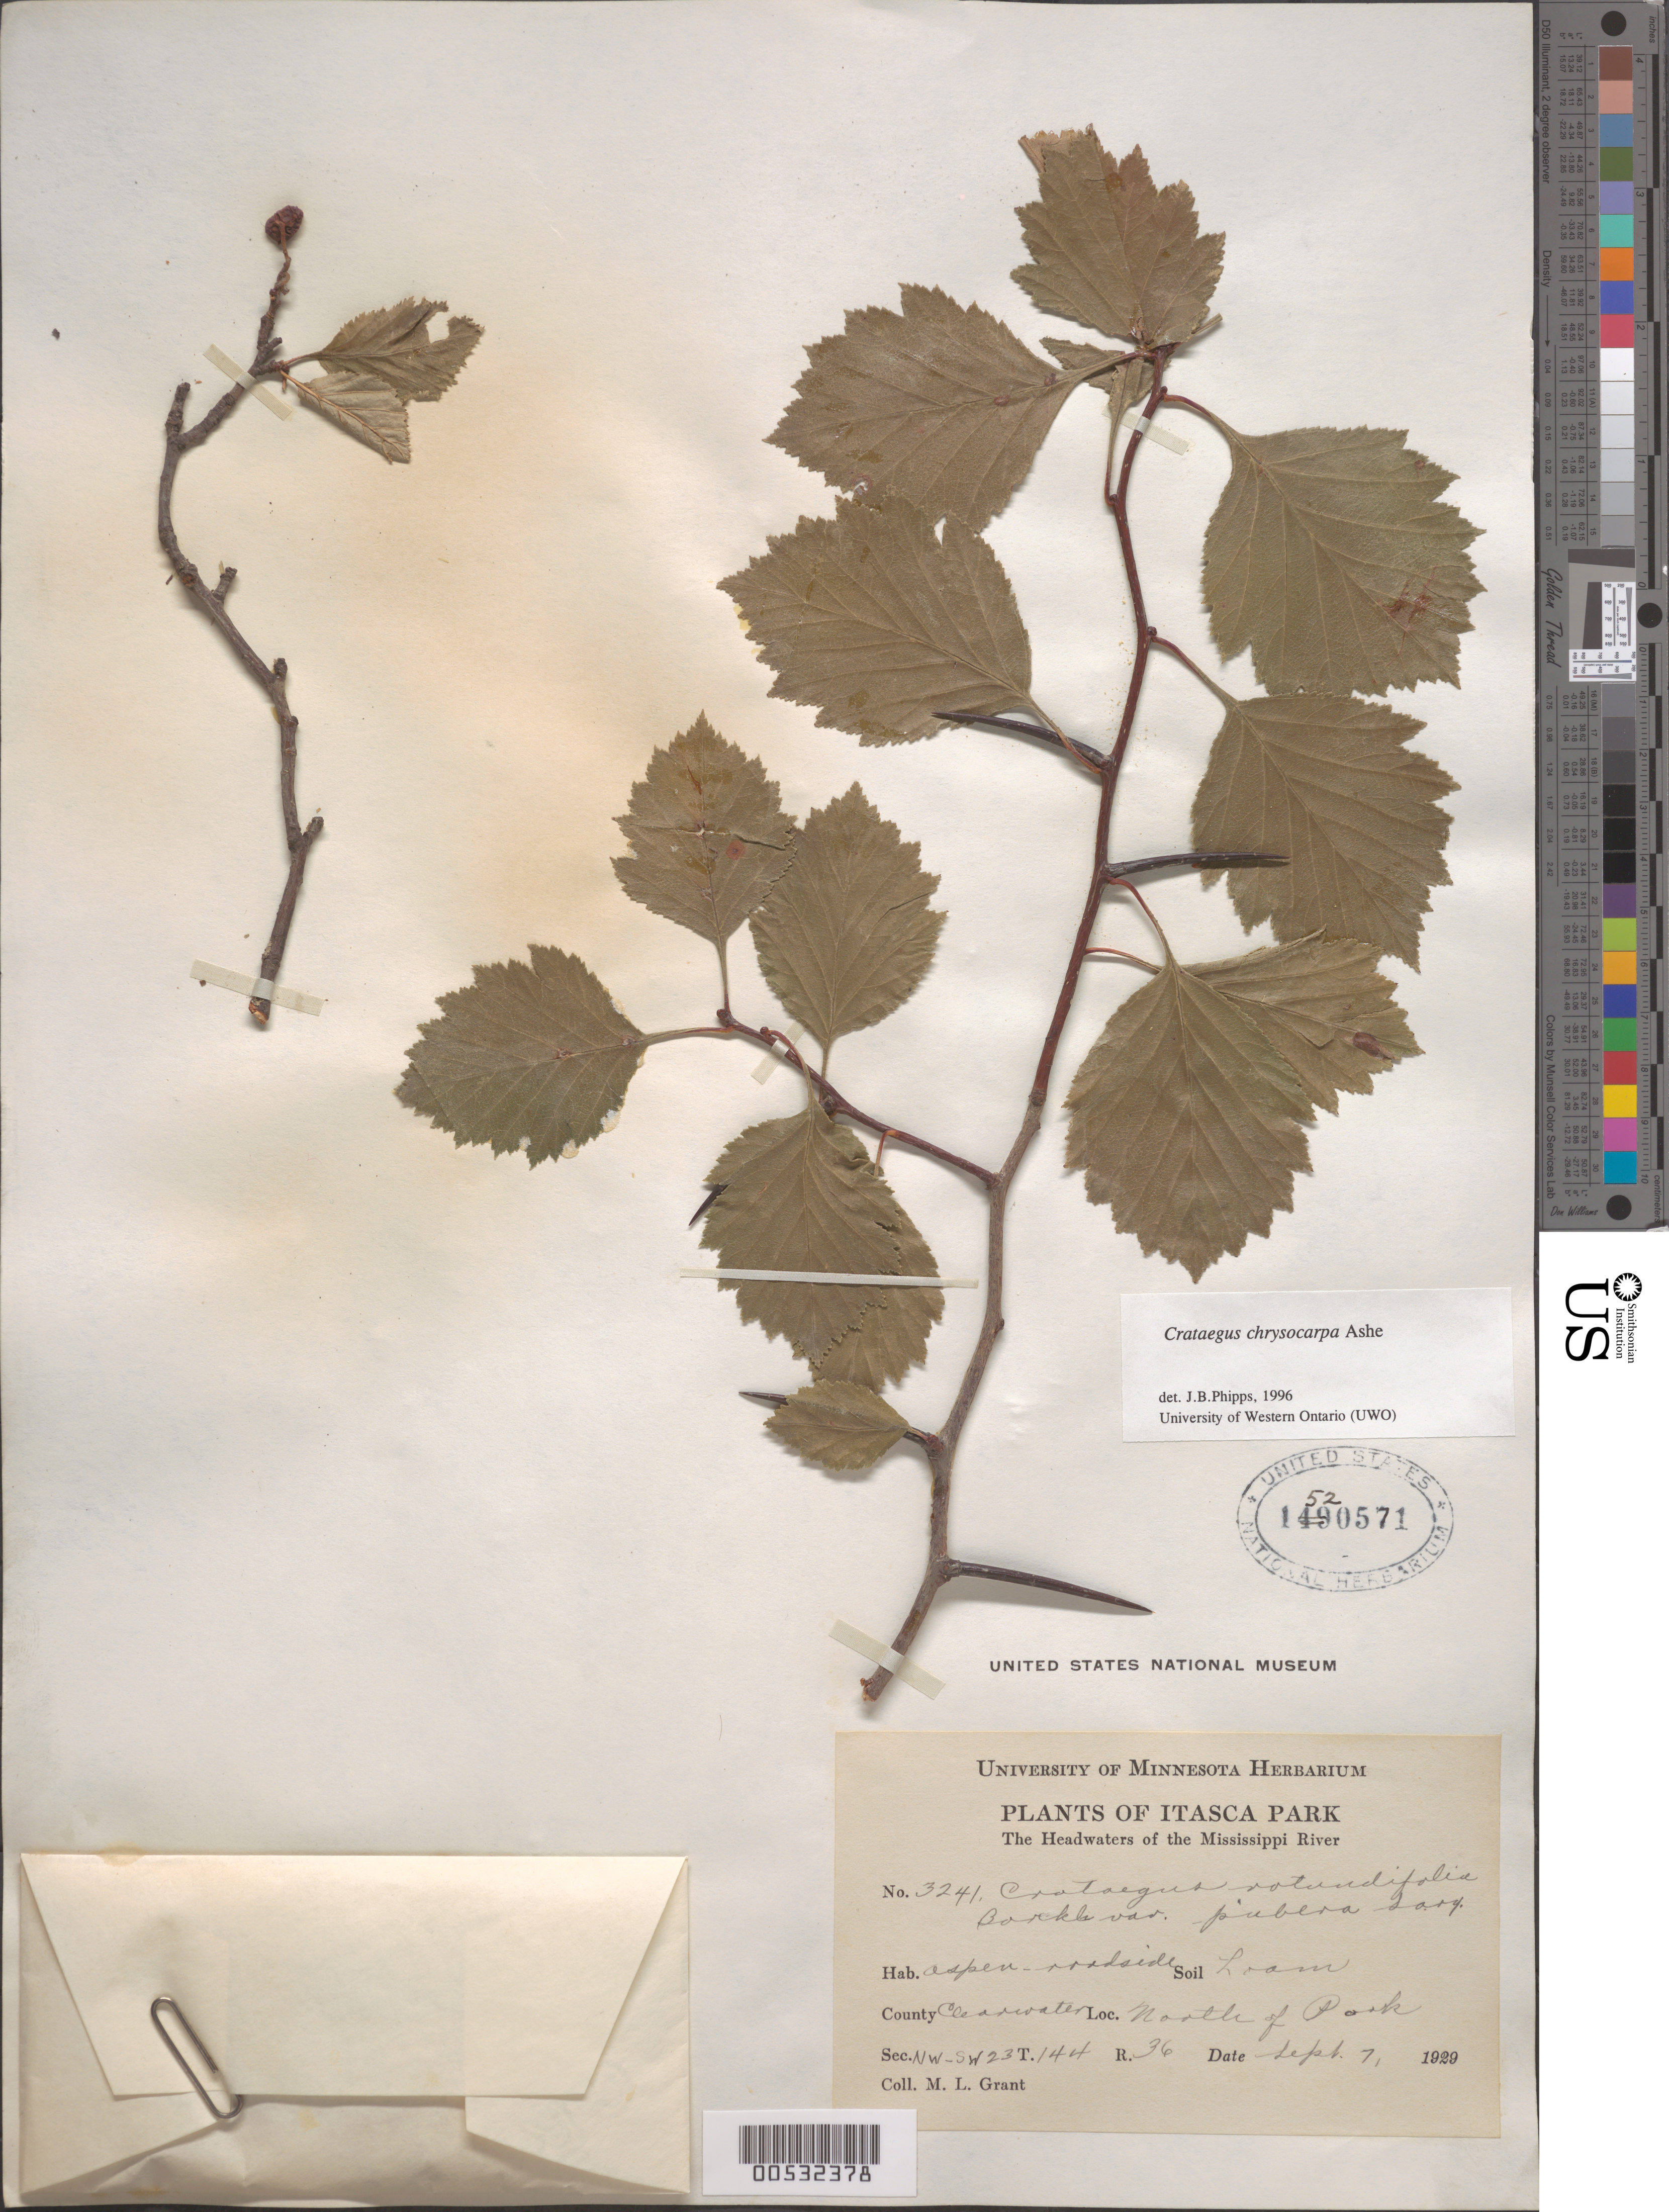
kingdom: Plantae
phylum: Tracheophyta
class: Magnoliopsida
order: Rosales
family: Rosaceae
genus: Crataegus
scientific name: Crataegus chrysocarpa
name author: Ashe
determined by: Phipps, James B., (UWO), University of Western Ontario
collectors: M. L. Grant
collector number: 3241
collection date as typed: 07 Sep 1929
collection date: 1929-09-07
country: United States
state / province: Minnesota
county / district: Clearwater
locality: N of Itasca Park. Sec. NW-SW 23; T. 144; R. 36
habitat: Aspen - roadside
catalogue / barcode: US 1520571